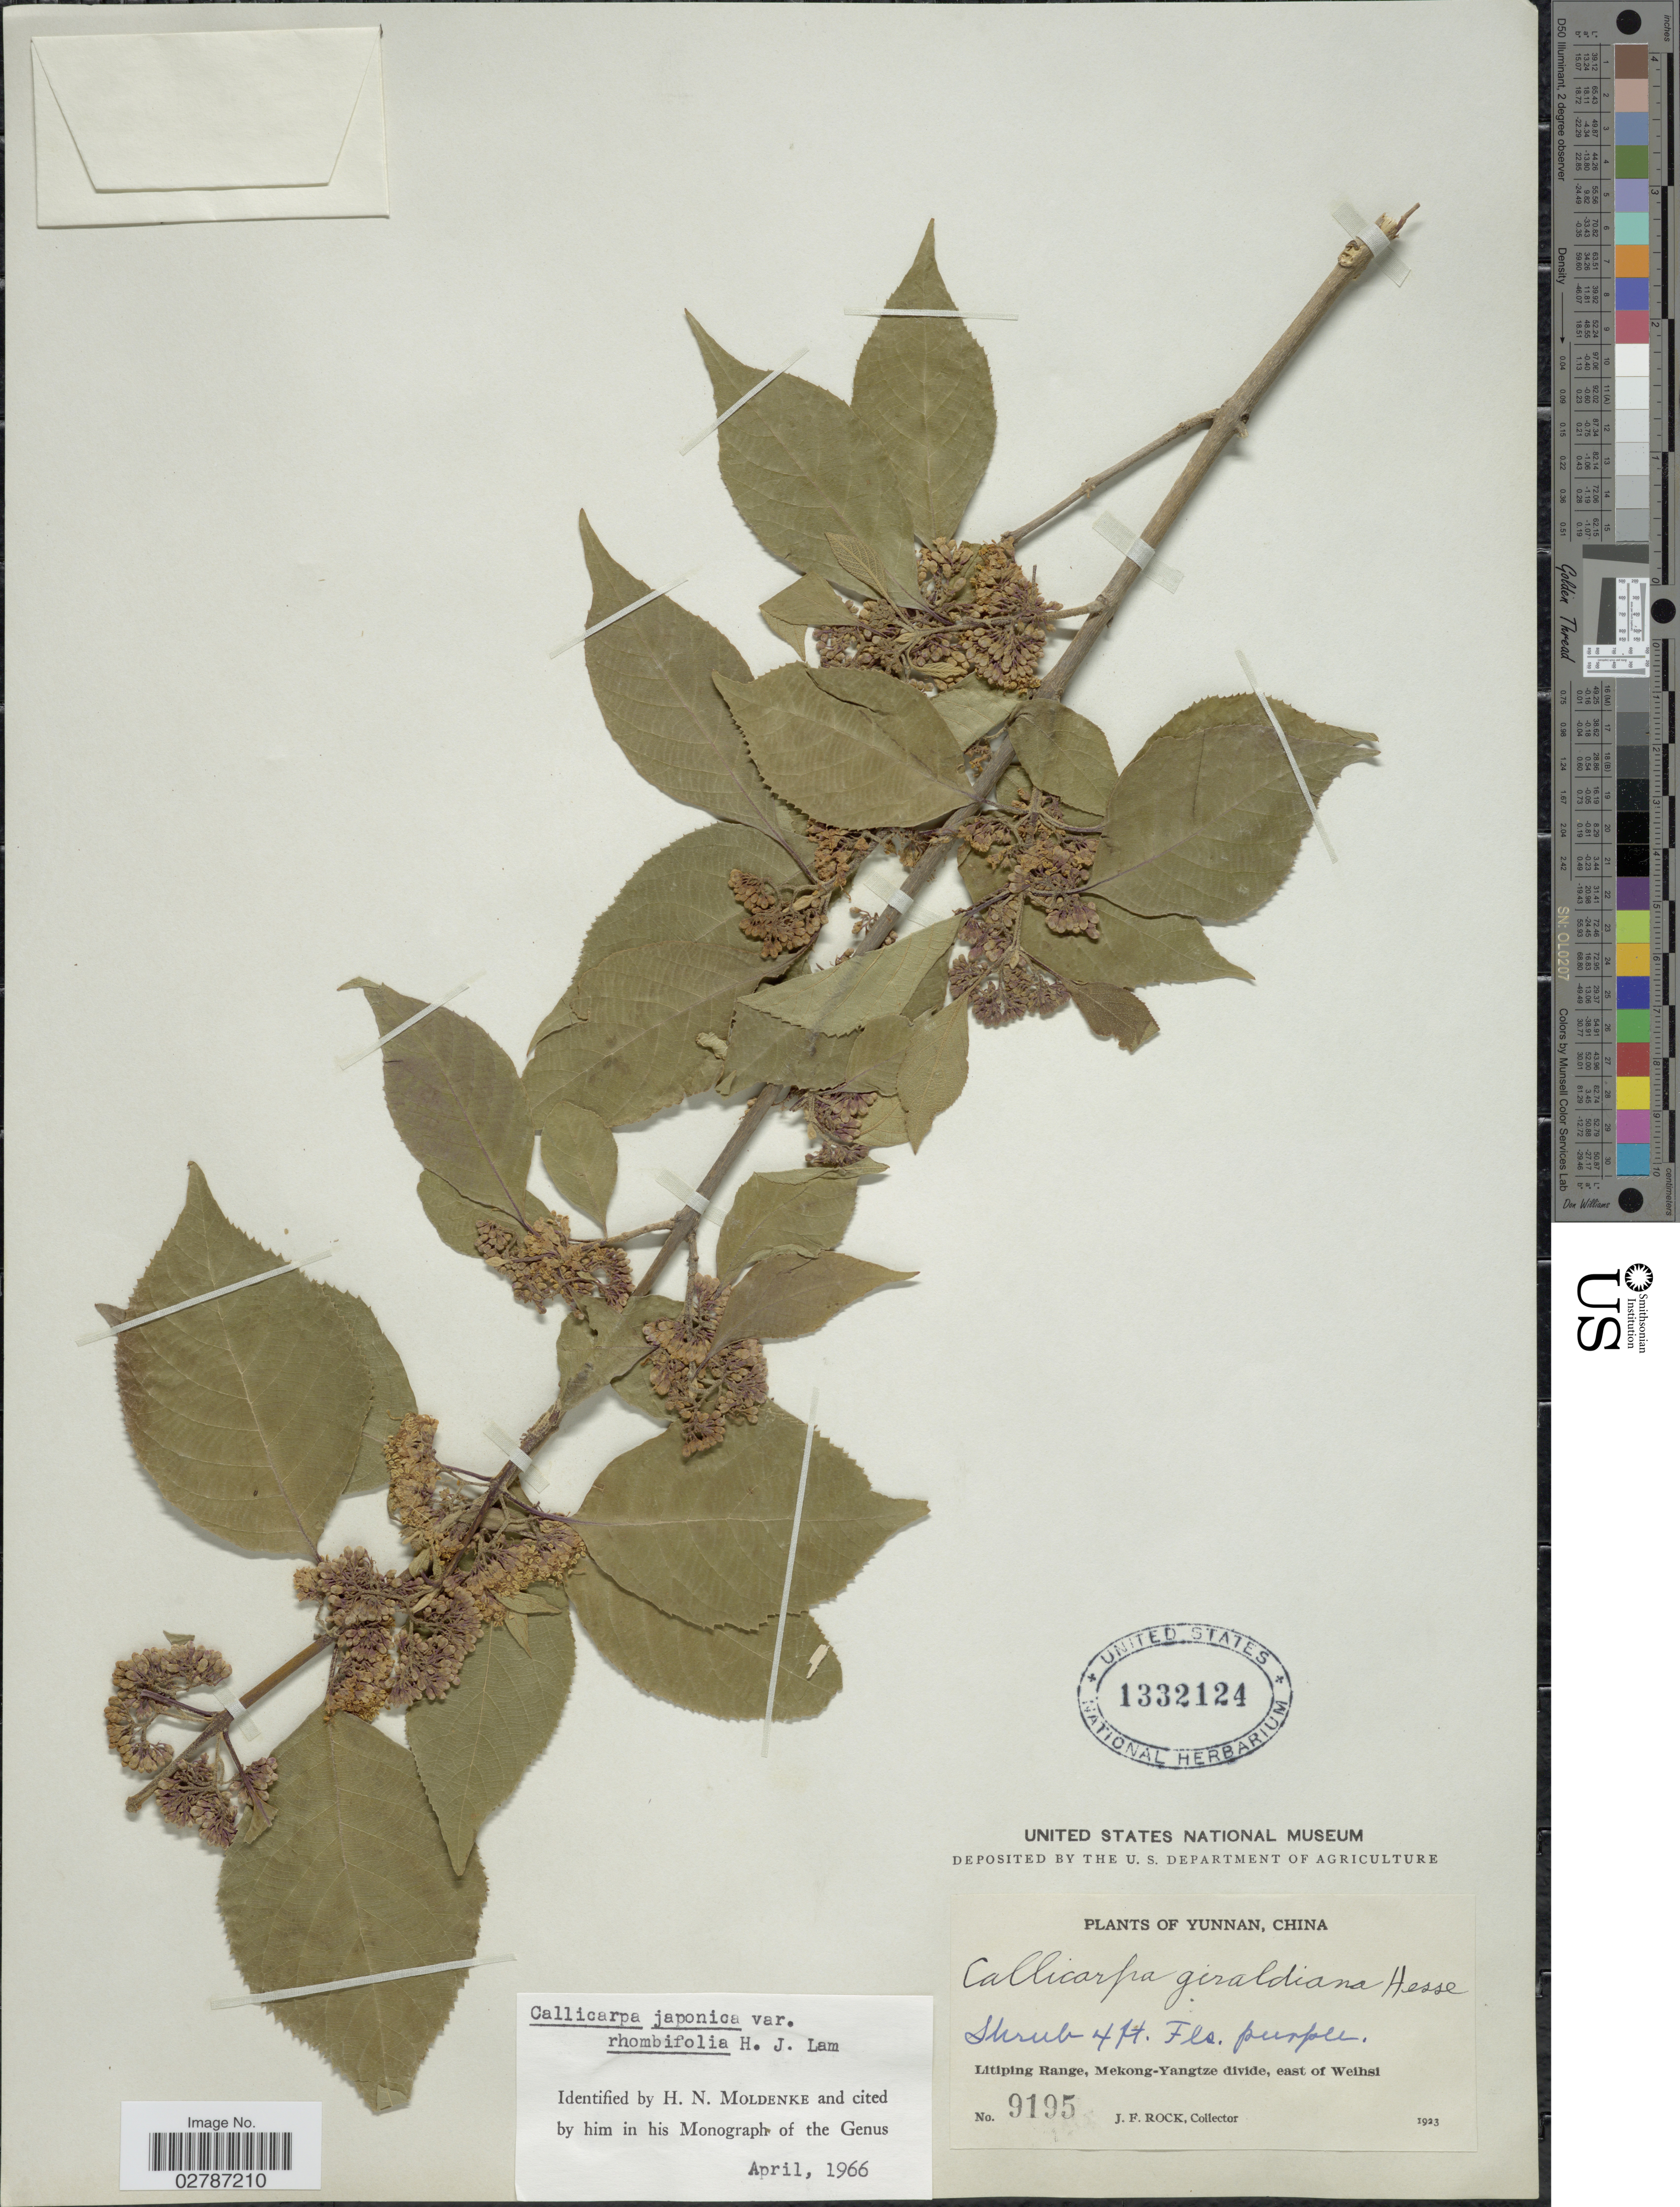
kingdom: Plantae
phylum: Tracheophyta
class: Magnoliopsida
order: Lamiales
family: Lamiaceae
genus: Callicarpa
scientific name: Callicarpa japonica var. rhombifolia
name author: H.J. Lam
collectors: J. Rock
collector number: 9195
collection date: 1923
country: China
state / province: Yunnan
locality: Litiping Range, Mekong-Yangtze divide, east of Weihsi.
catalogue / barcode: US 1332124